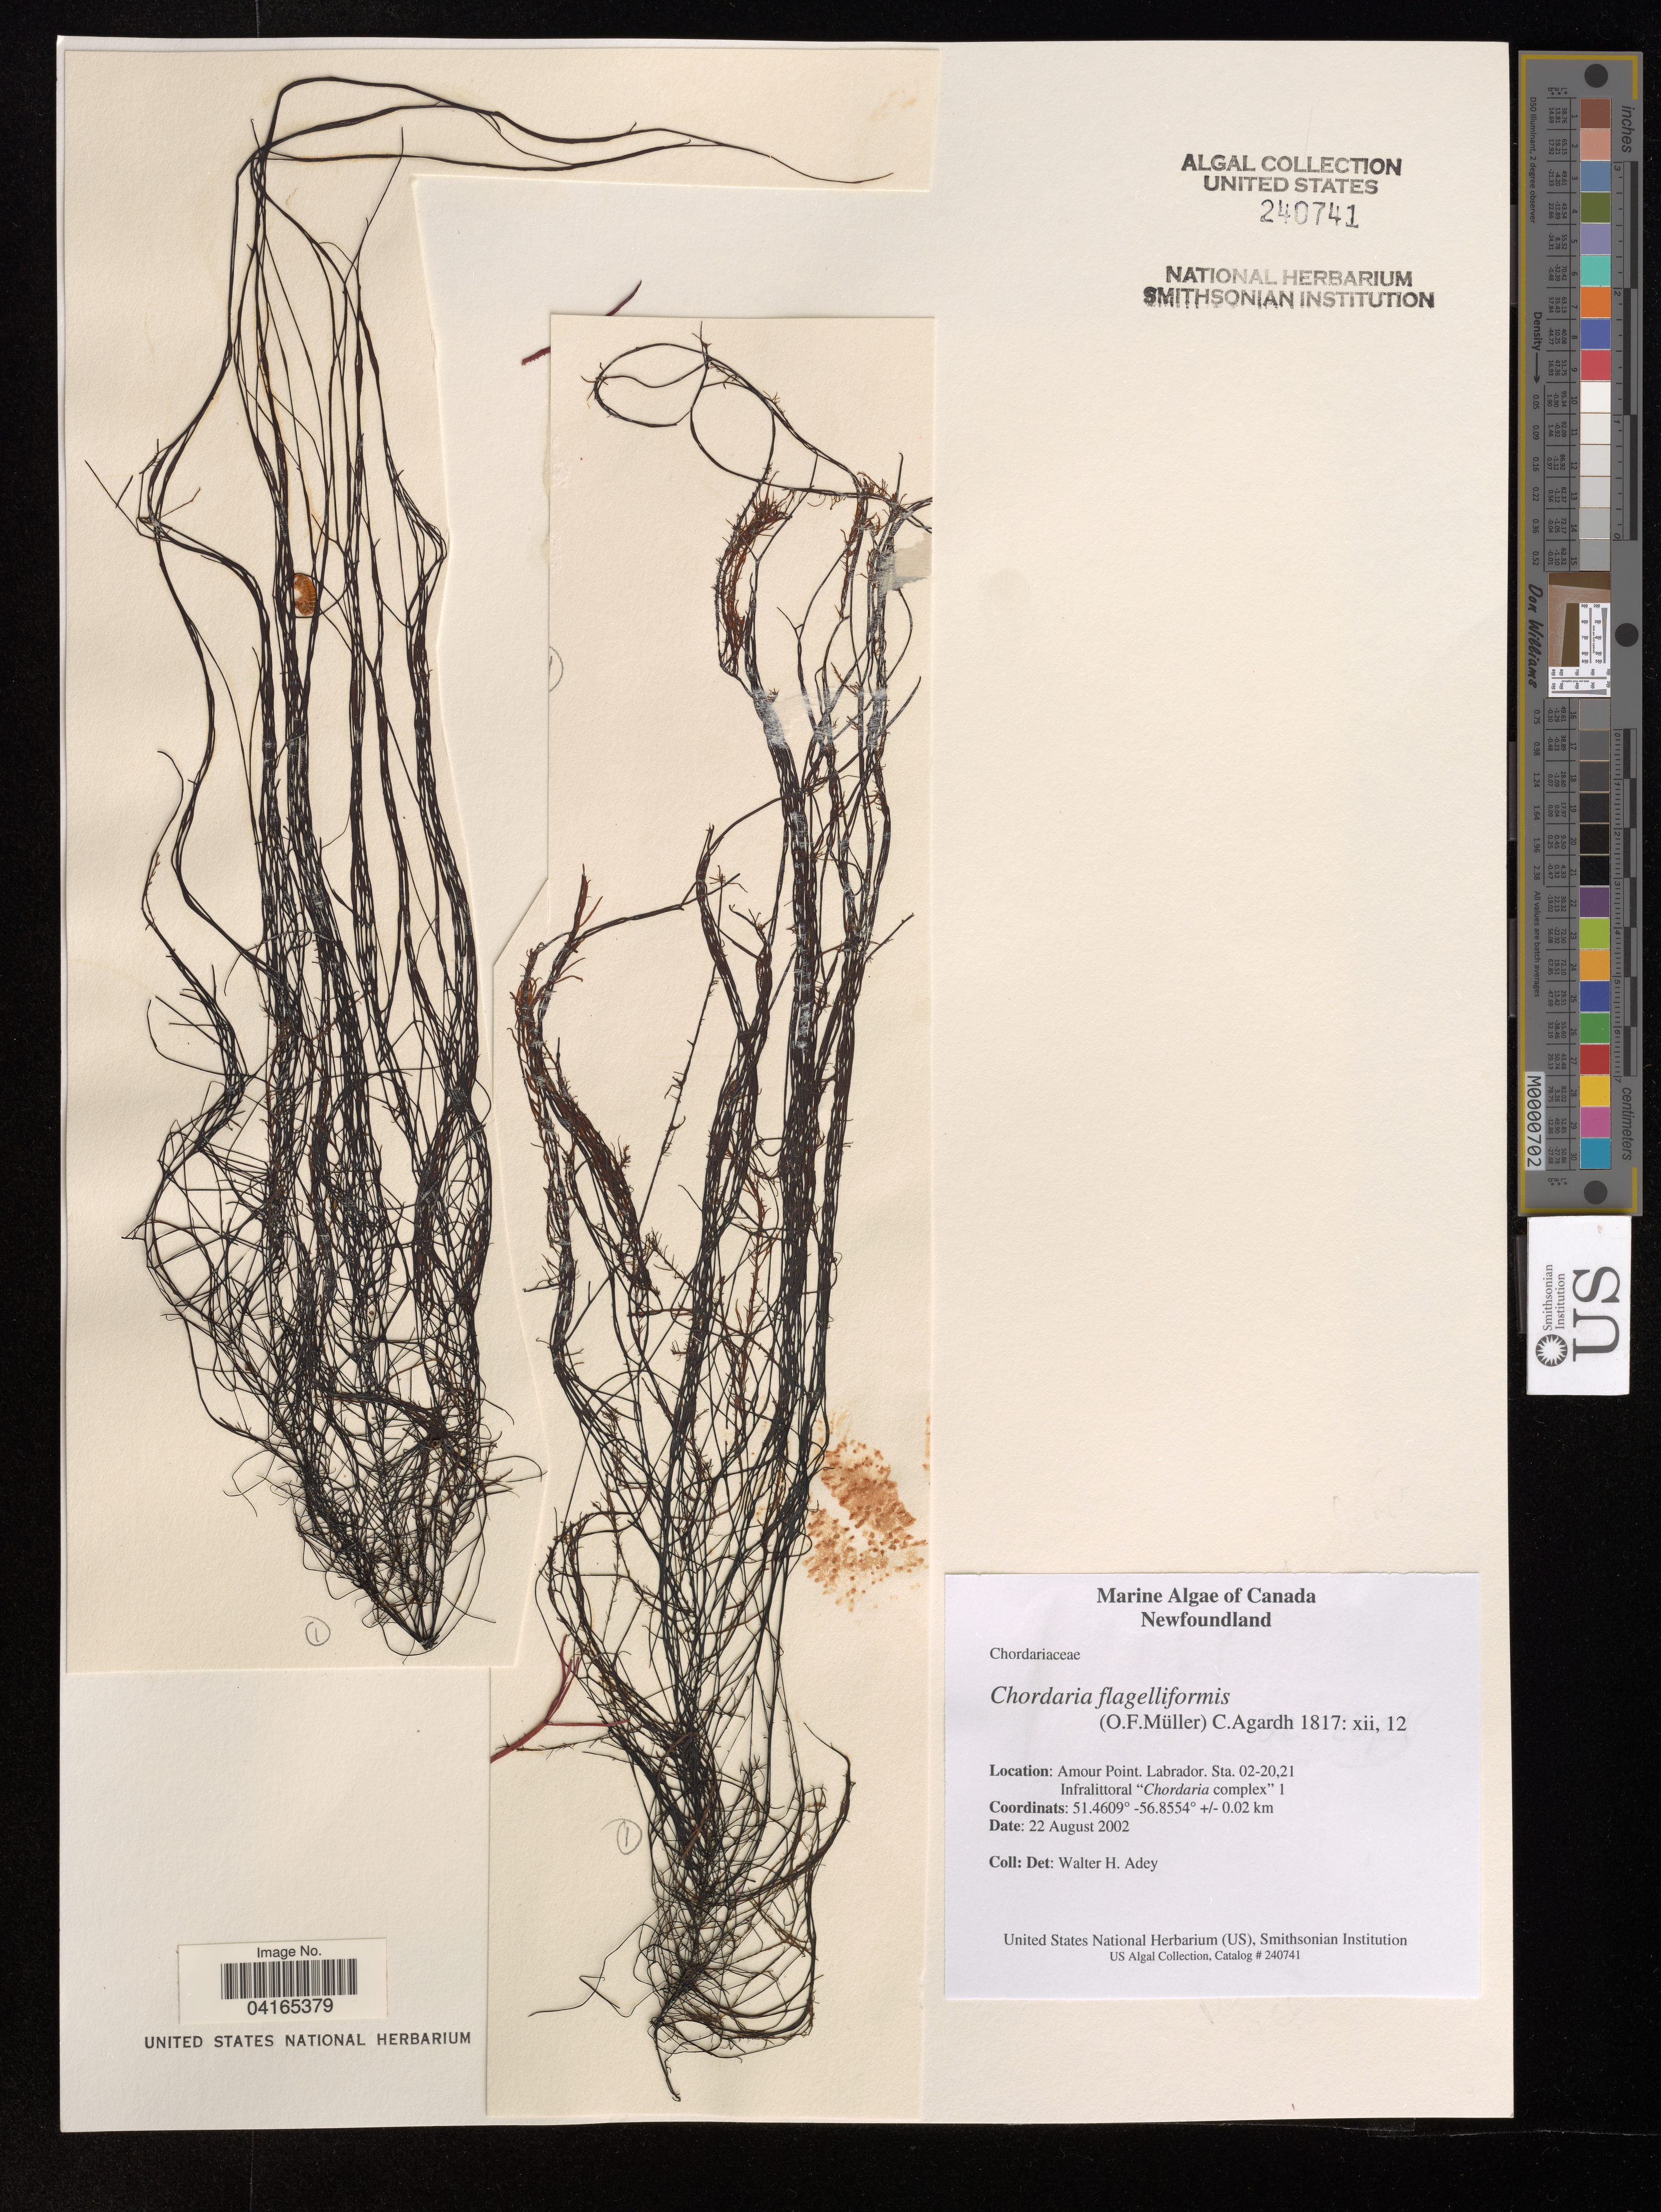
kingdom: Chromista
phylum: Ochrophyta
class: Phaeophyceae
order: Ectocarpales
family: Chordariaceae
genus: Chordaria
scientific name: Chordaria flagelliformis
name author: (Hudson) Grev.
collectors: W. H. Adey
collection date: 2002-08-22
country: Canada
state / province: Newfoundland and Labrador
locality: Labrador, Armour Point. Sta. 02-20,21. Infralittoral "Chordaria complex" 1.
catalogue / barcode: US 240741